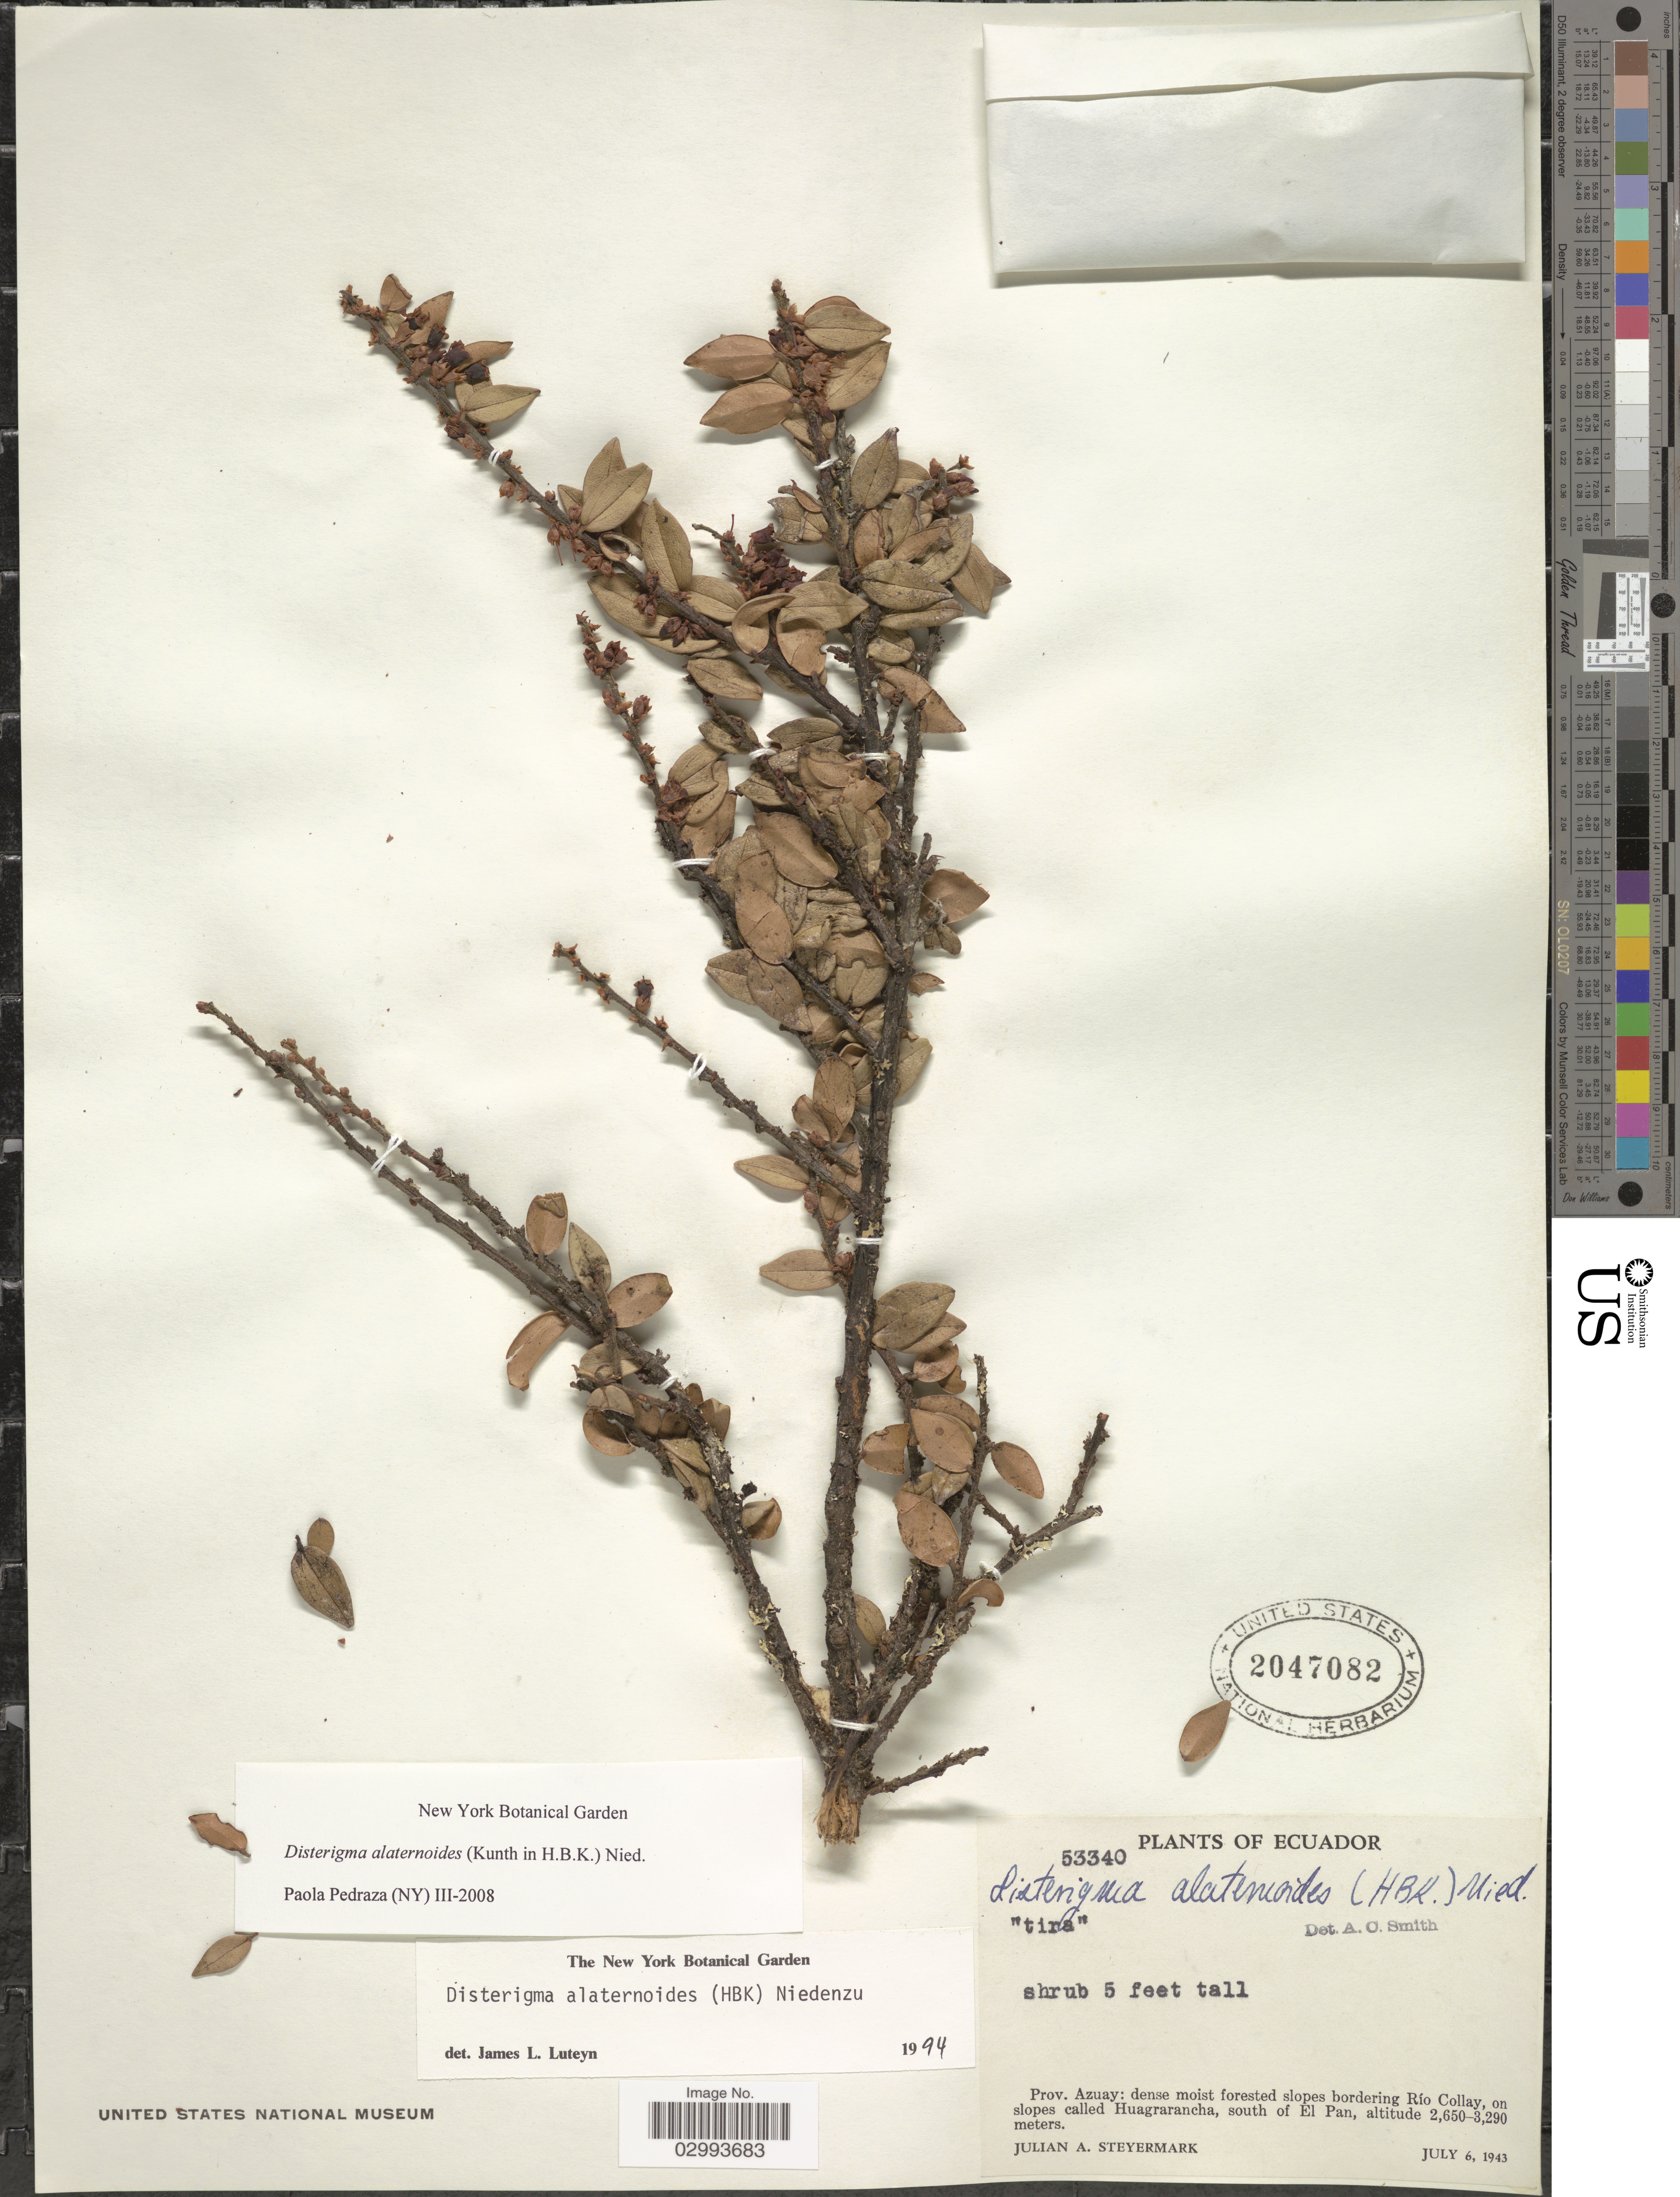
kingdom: Plantae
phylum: Tracheophyta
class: Magnoliopsida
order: Ericales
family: Ericaceae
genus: Disterigma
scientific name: Disterigma alaternoides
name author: (Kunth) Nied.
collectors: J. Steyermark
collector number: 53340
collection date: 1943-07-06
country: Ecuador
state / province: Azuay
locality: Dense moist forested slopes bordering Río Collay, on slopes called Huagrarancha, south of El Pan.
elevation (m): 2650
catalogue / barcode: US 2047082